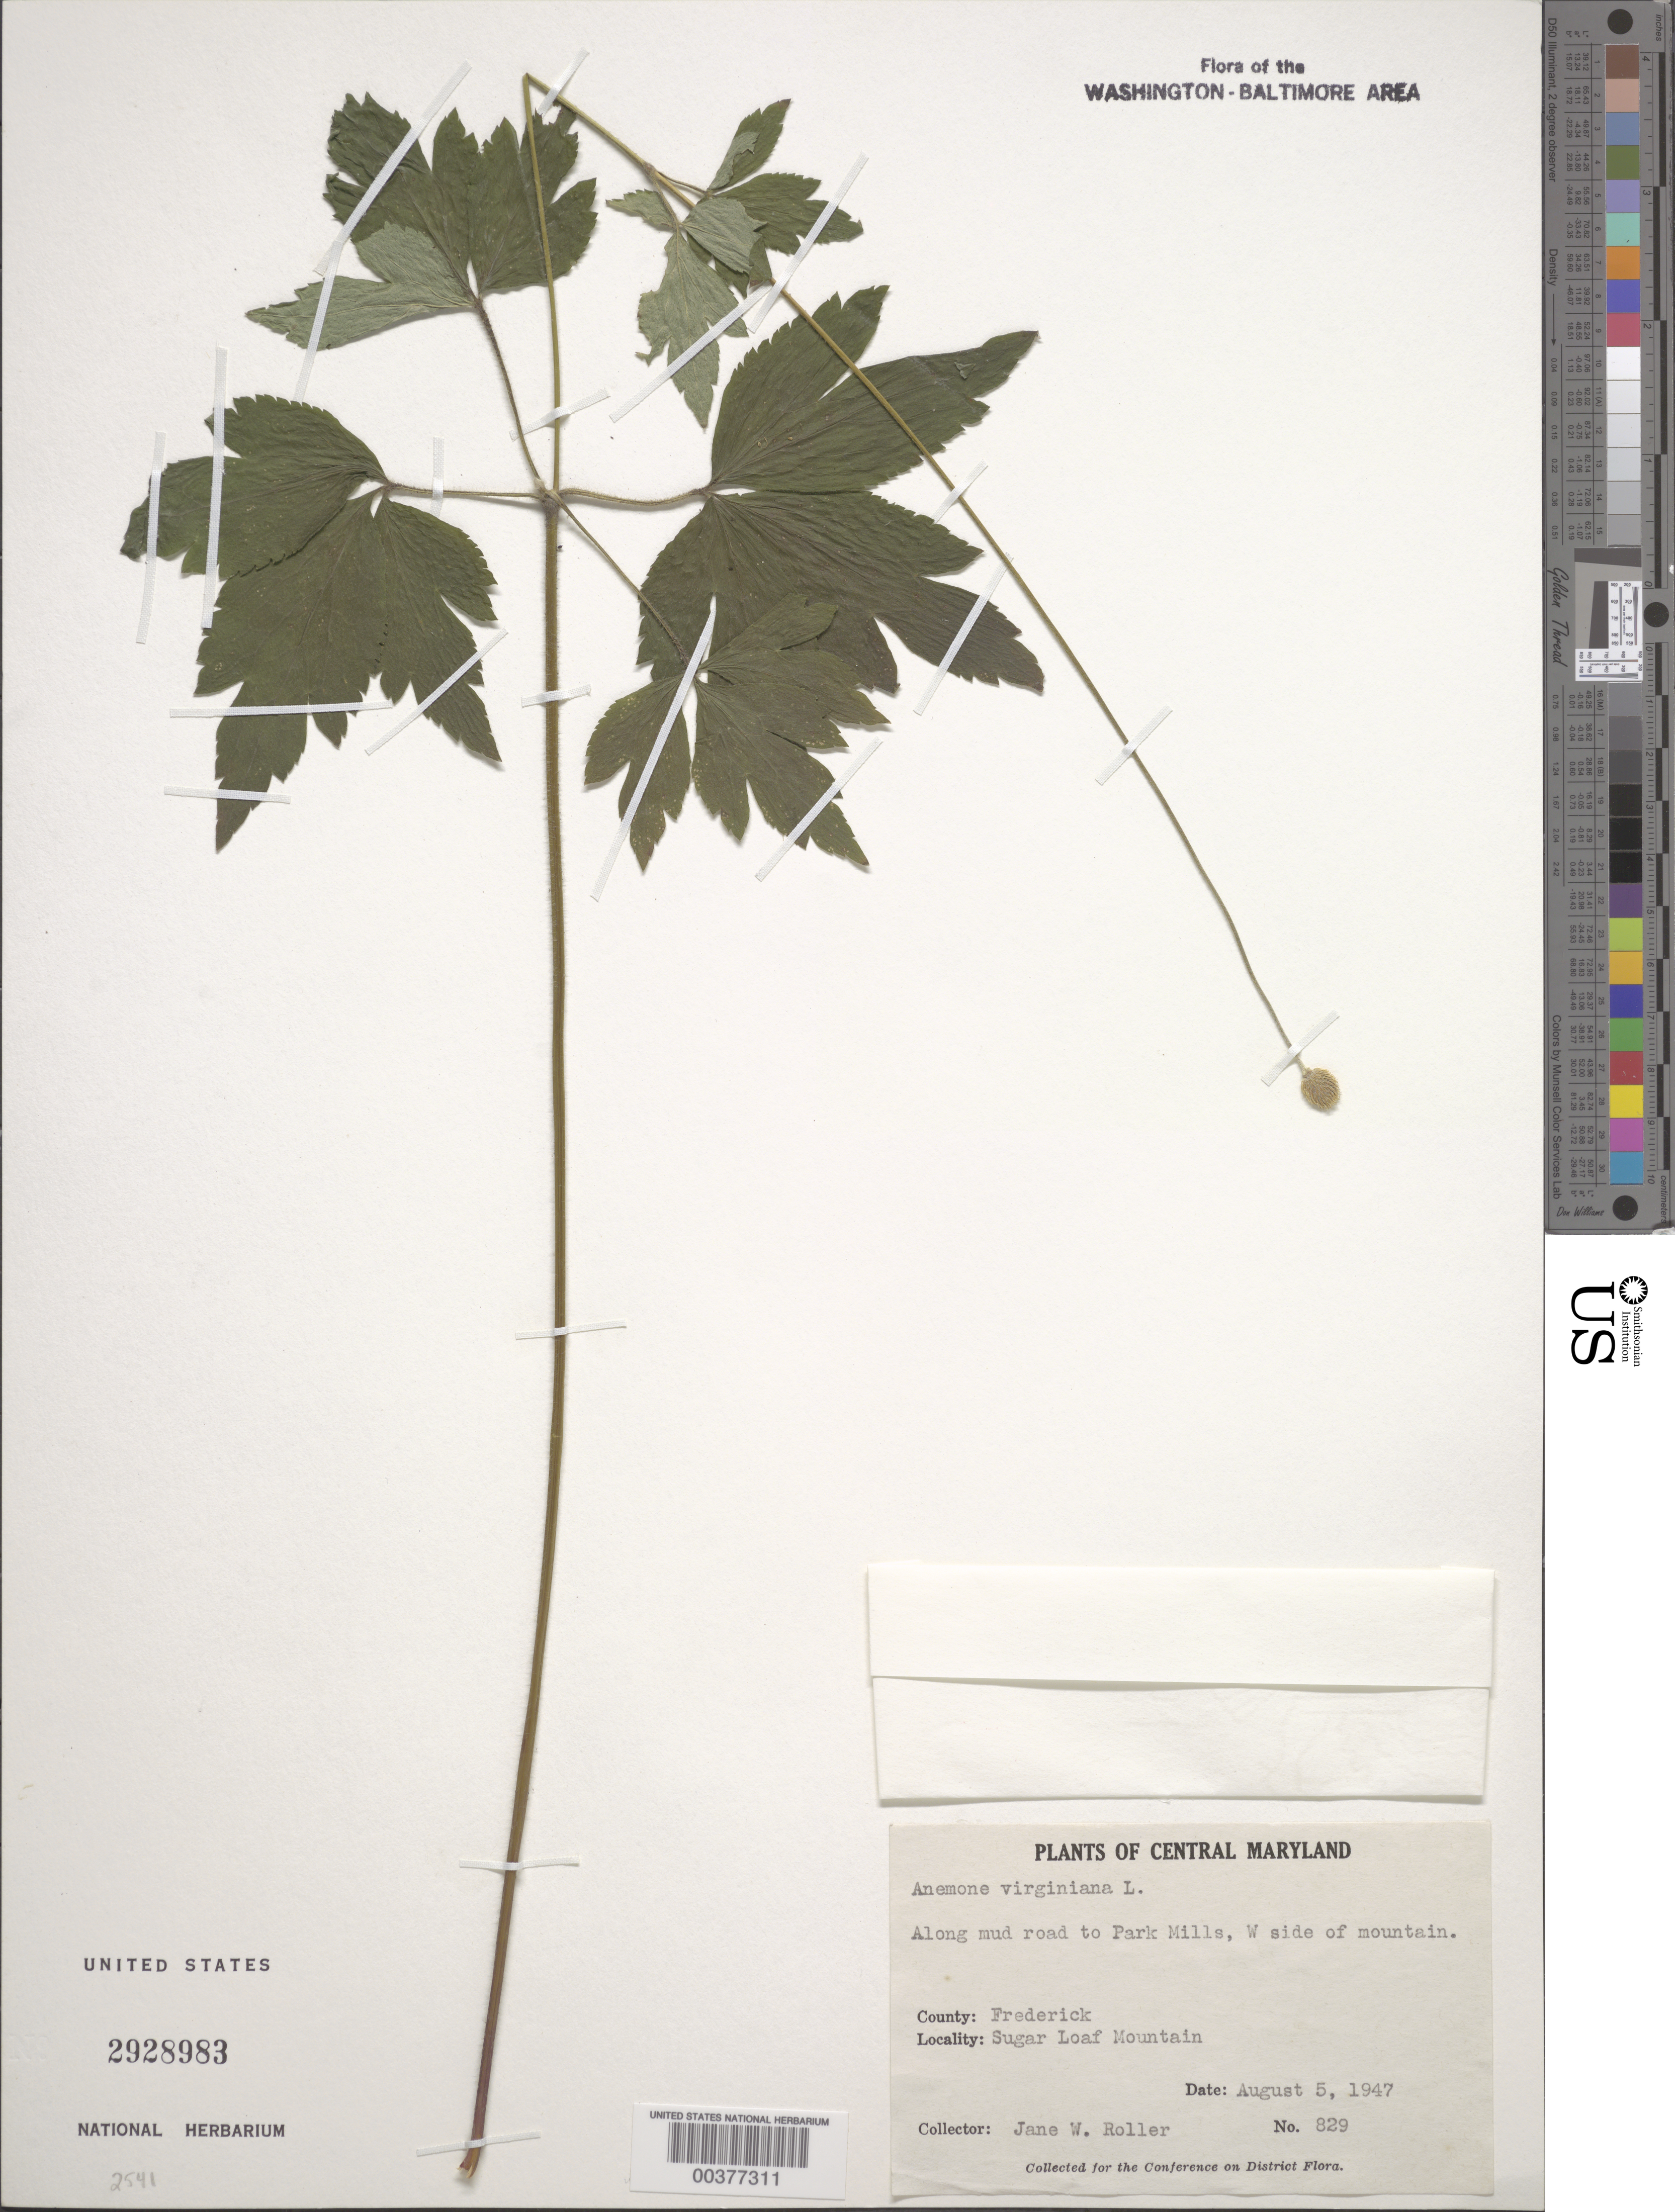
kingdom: Plantae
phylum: Tracheophyta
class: Magnoliopsida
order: Ranunculales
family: Ranunculaceae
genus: Anemone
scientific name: Anemone virginiana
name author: L.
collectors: J. W. Roller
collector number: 829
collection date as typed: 05 Aug 1947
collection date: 1947-08-05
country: United States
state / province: Maryland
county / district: Frederick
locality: Sugar Loaf Mountain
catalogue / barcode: US 2928983